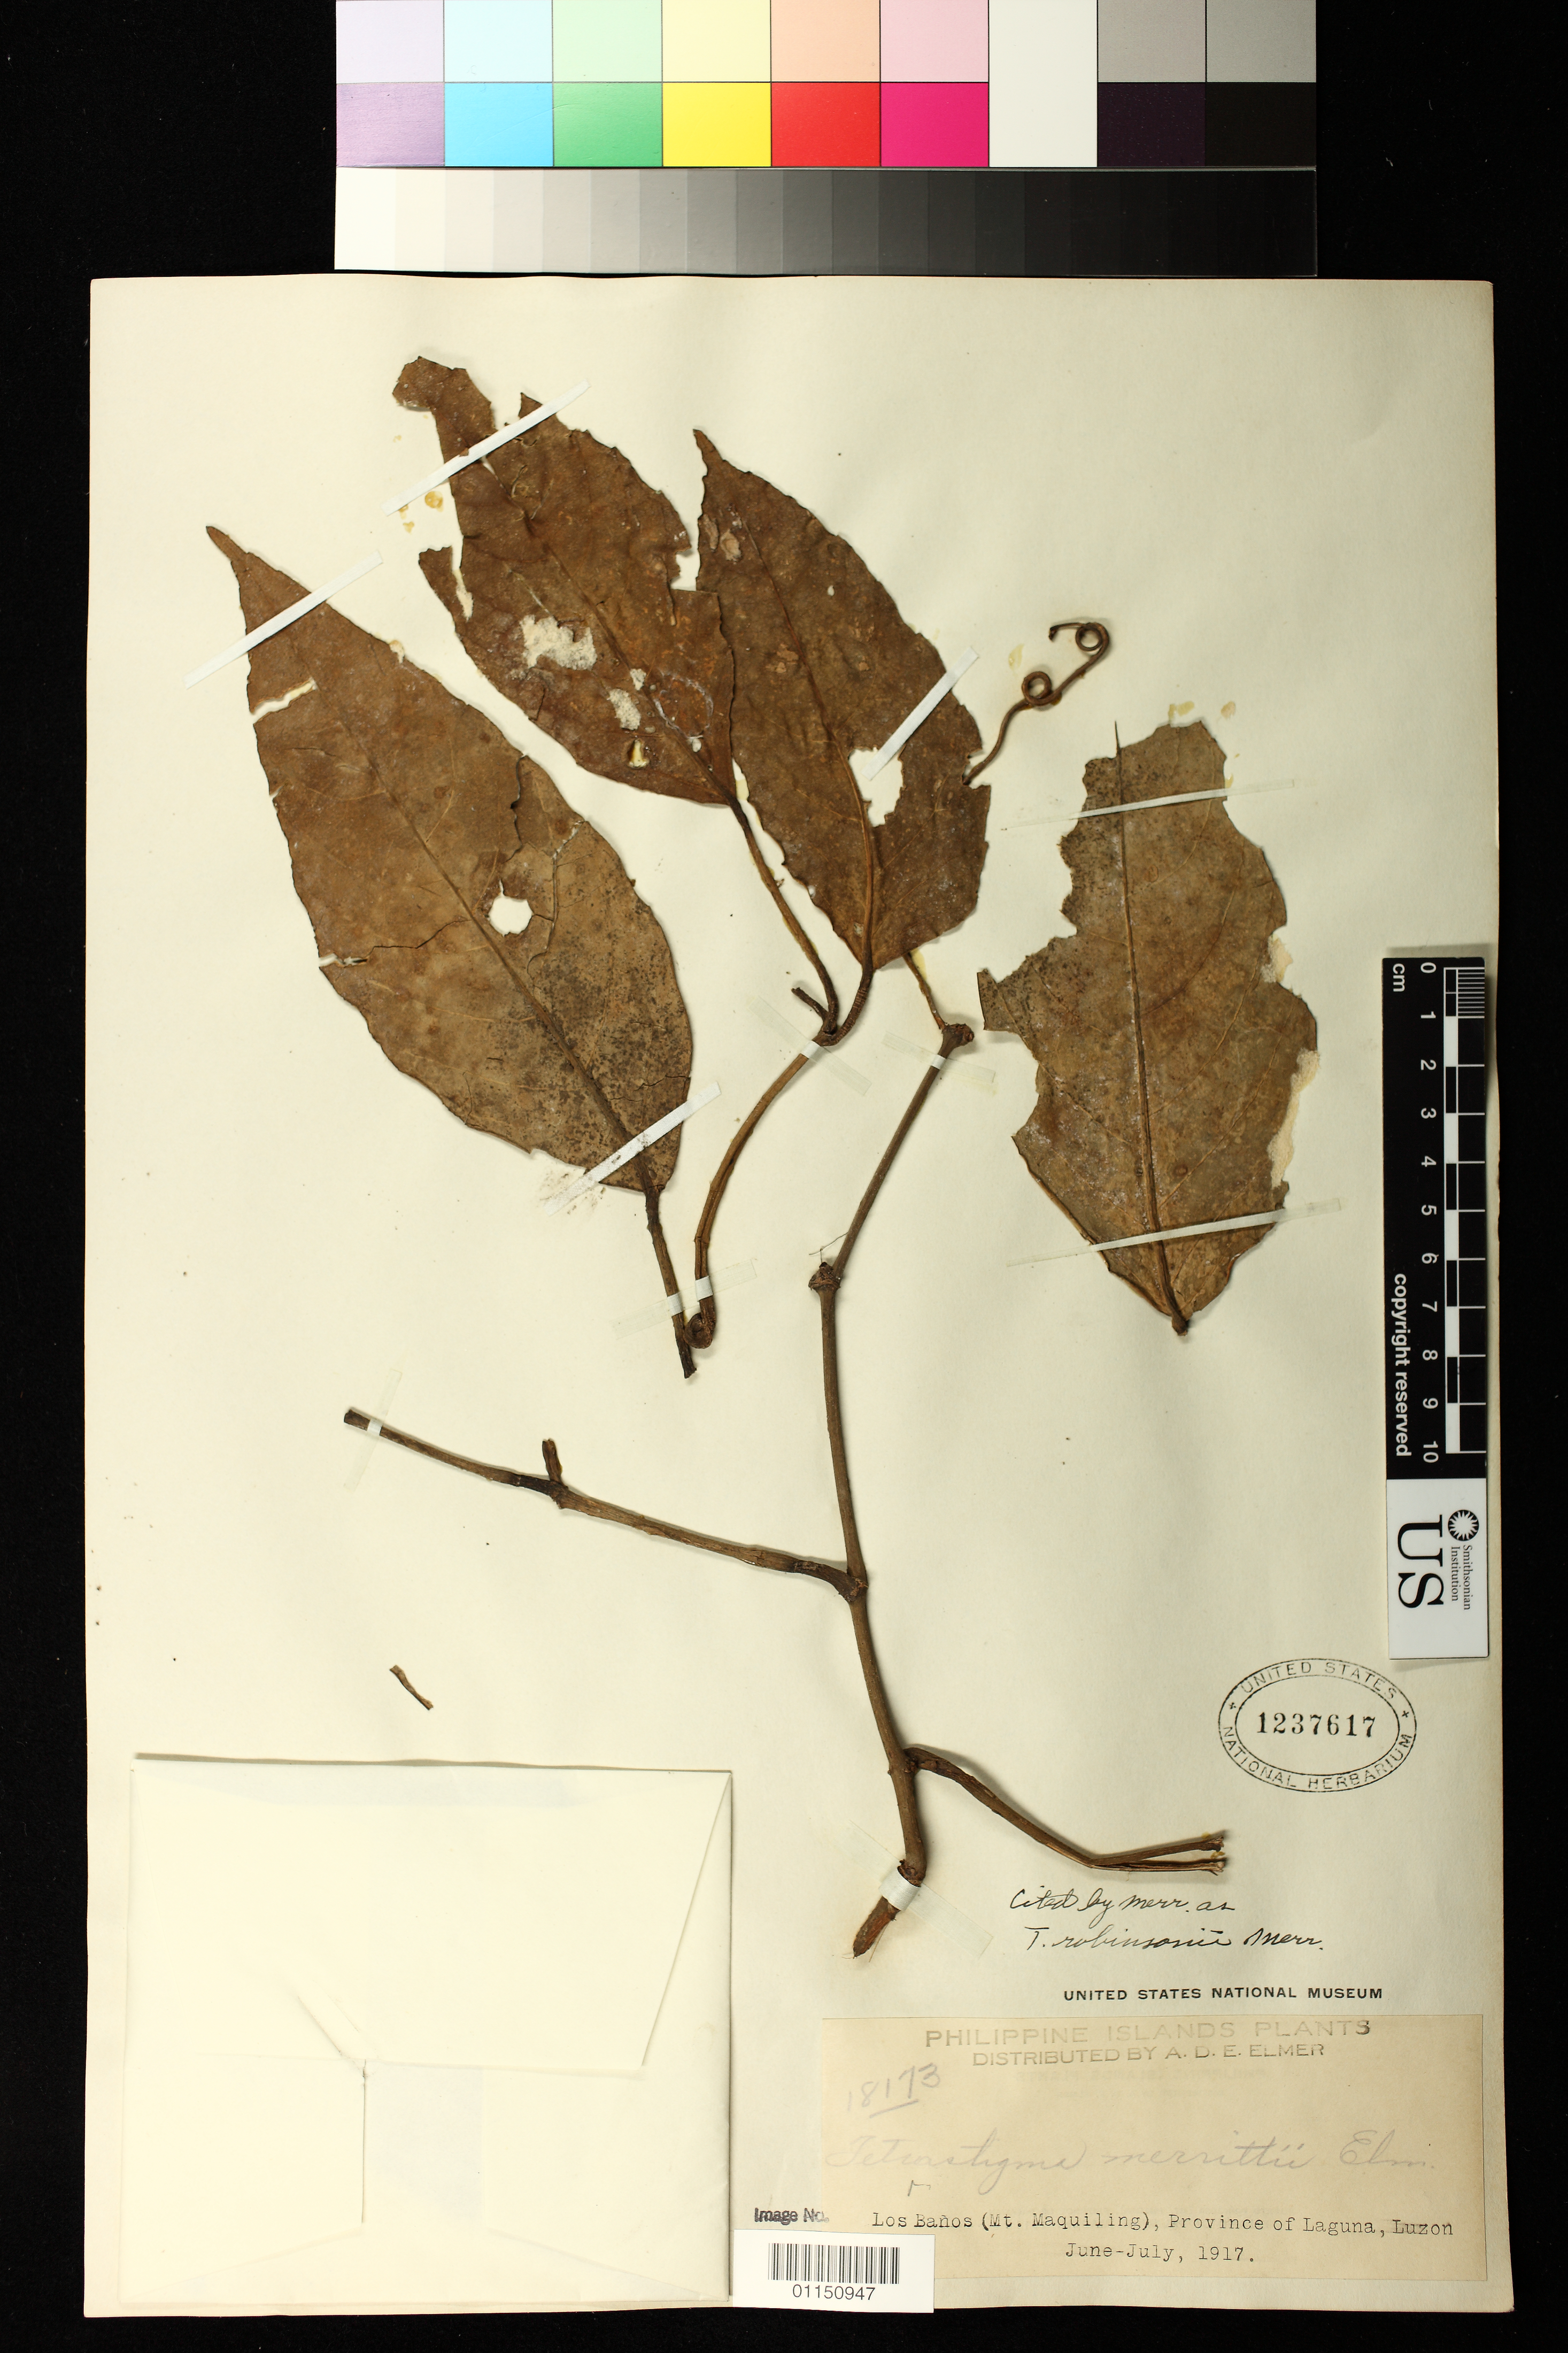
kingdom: Plantae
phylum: Tracheophyta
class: Magnoliopsida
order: Vitales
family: Vitaceae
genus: Tetrastigma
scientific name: Tetrastigma robinsonii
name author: Merr.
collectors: A. D. E. Elmer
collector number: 18173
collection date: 1917-06/1917-07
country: Philippines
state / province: Calabarzon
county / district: Laguna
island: Luzon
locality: Los Banos (Mt Maquiling).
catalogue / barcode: US 1237617